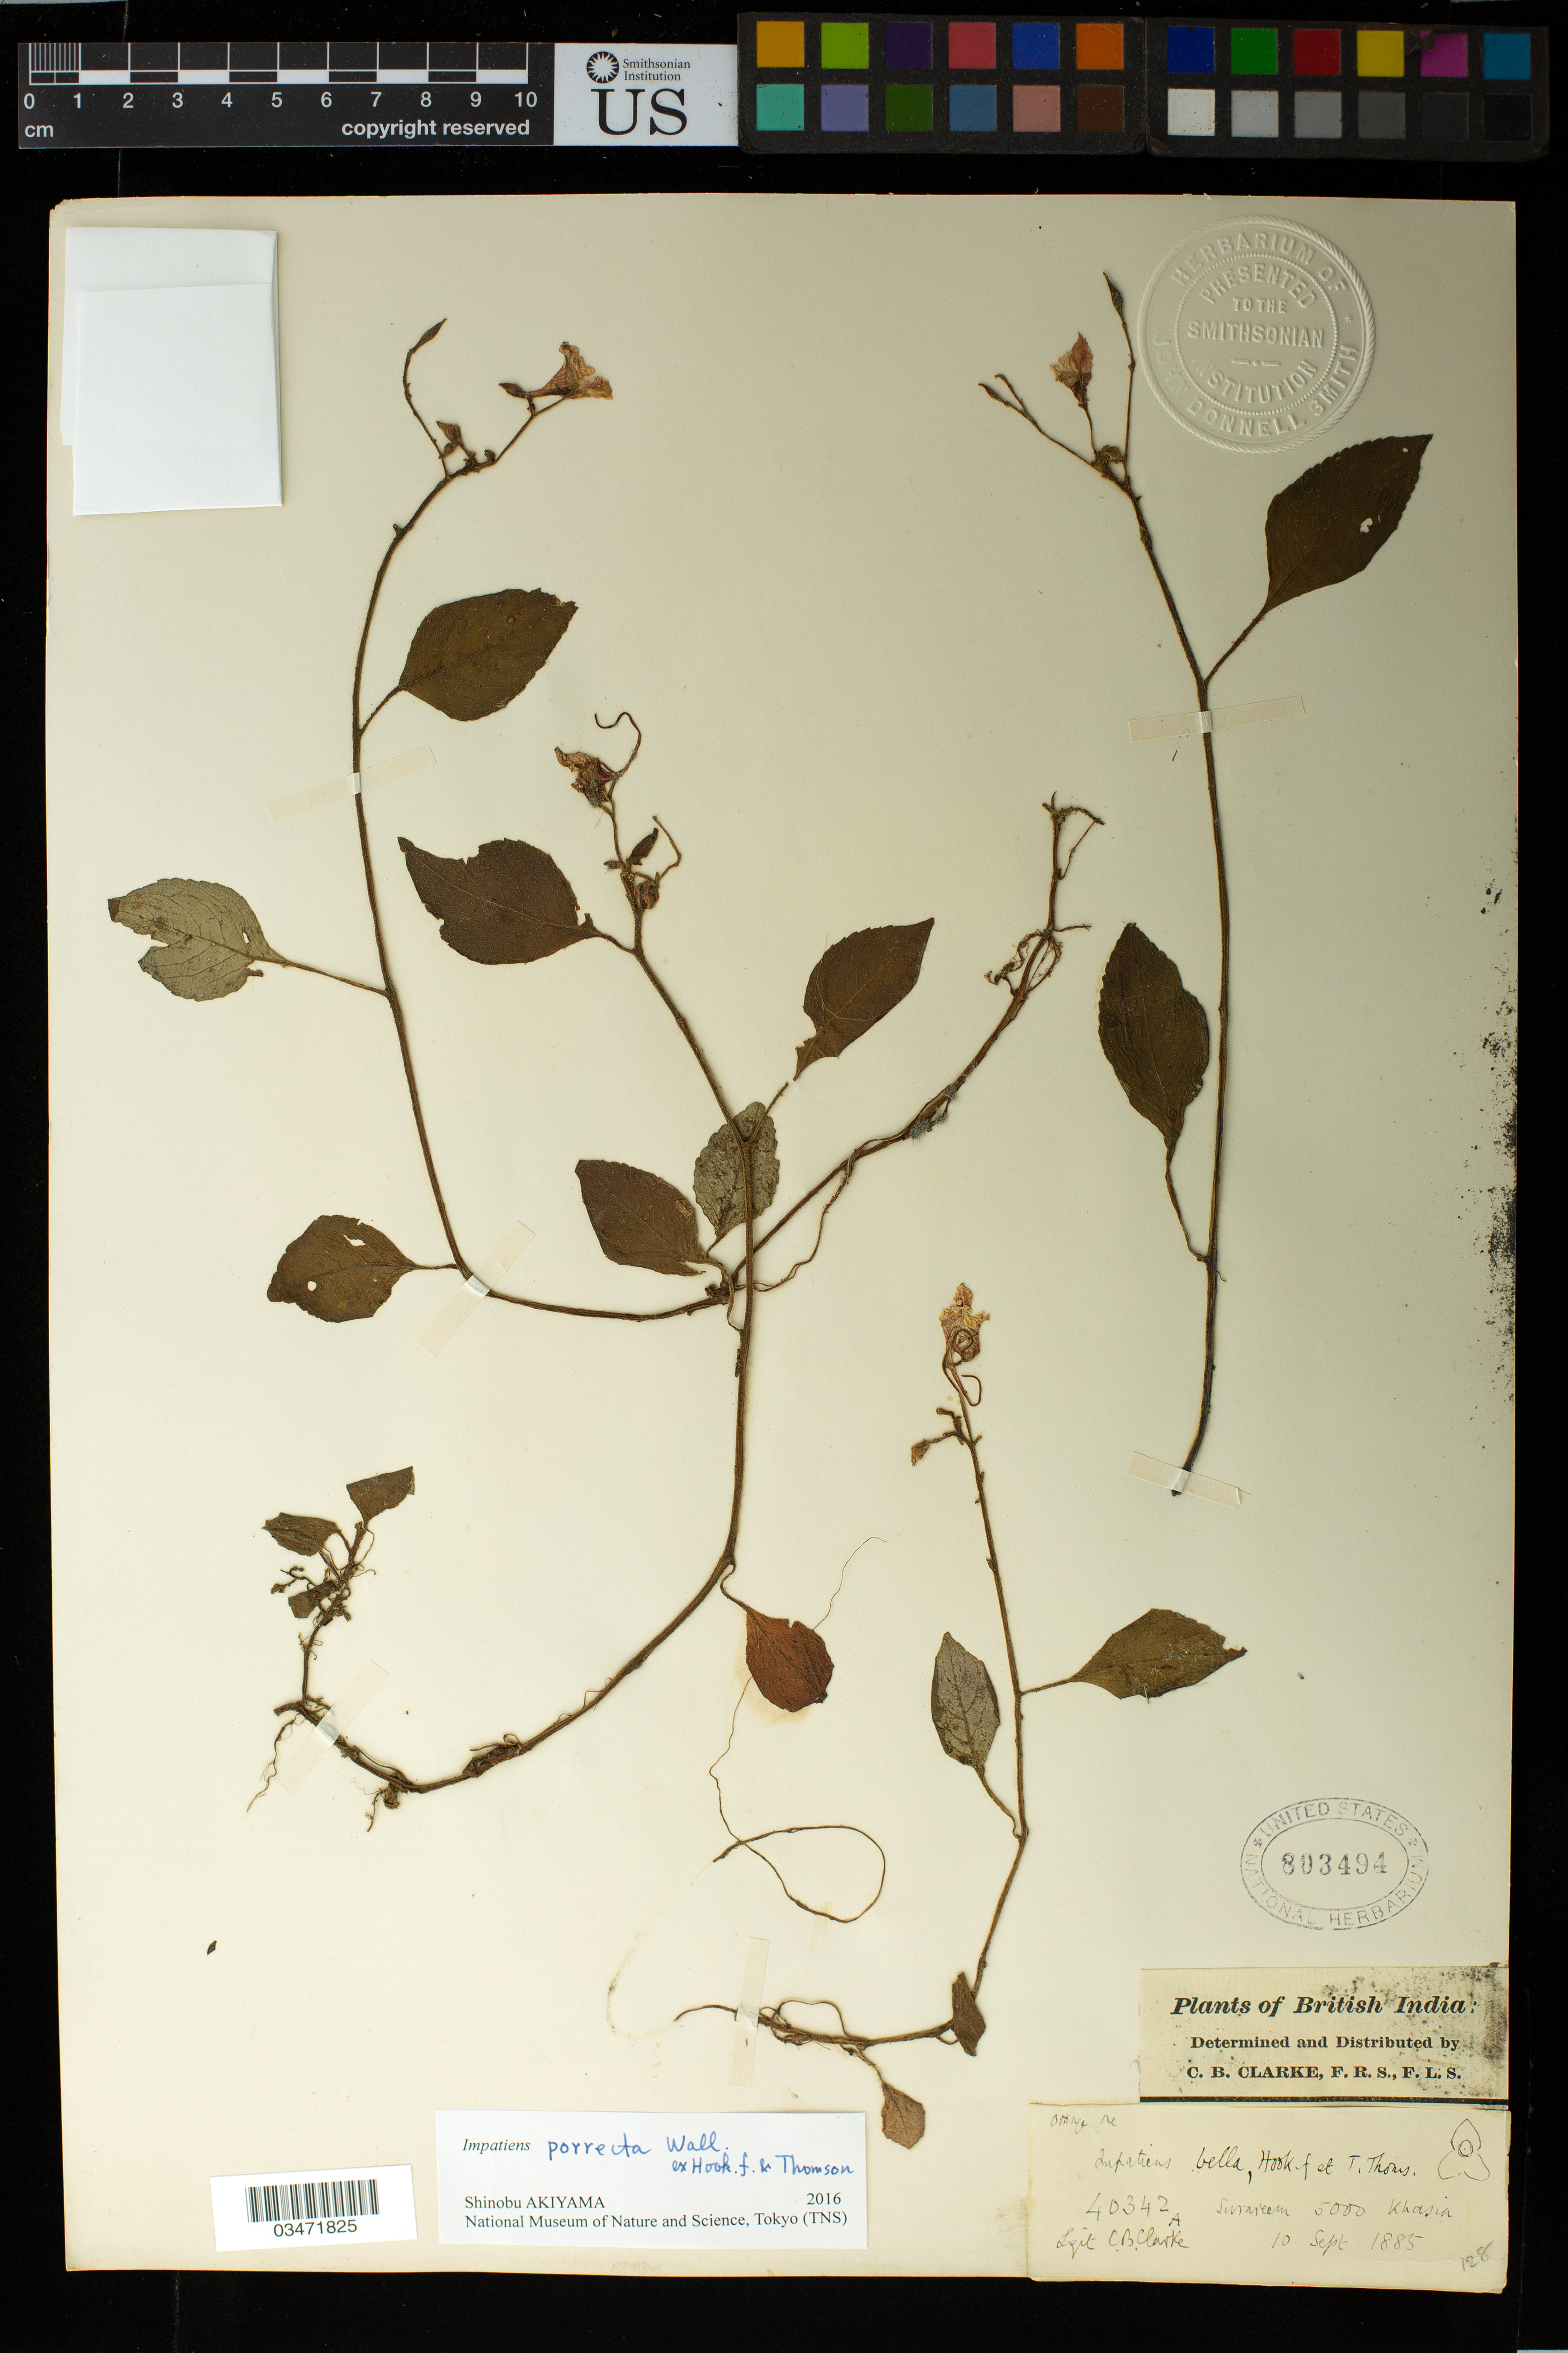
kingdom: Plantae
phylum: Tracheophyta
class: Magnoliopsida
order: Ericales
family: Balsaminaceae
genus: Impatiens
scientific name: Impatiens porrecta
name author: Wall.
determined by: Akiyama, Shinobu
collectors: C. B. Clarke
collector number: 40342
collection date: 1885-09-10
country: India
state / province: Meghalaya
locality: Surareen [?], Khasia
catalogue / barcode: US 803494